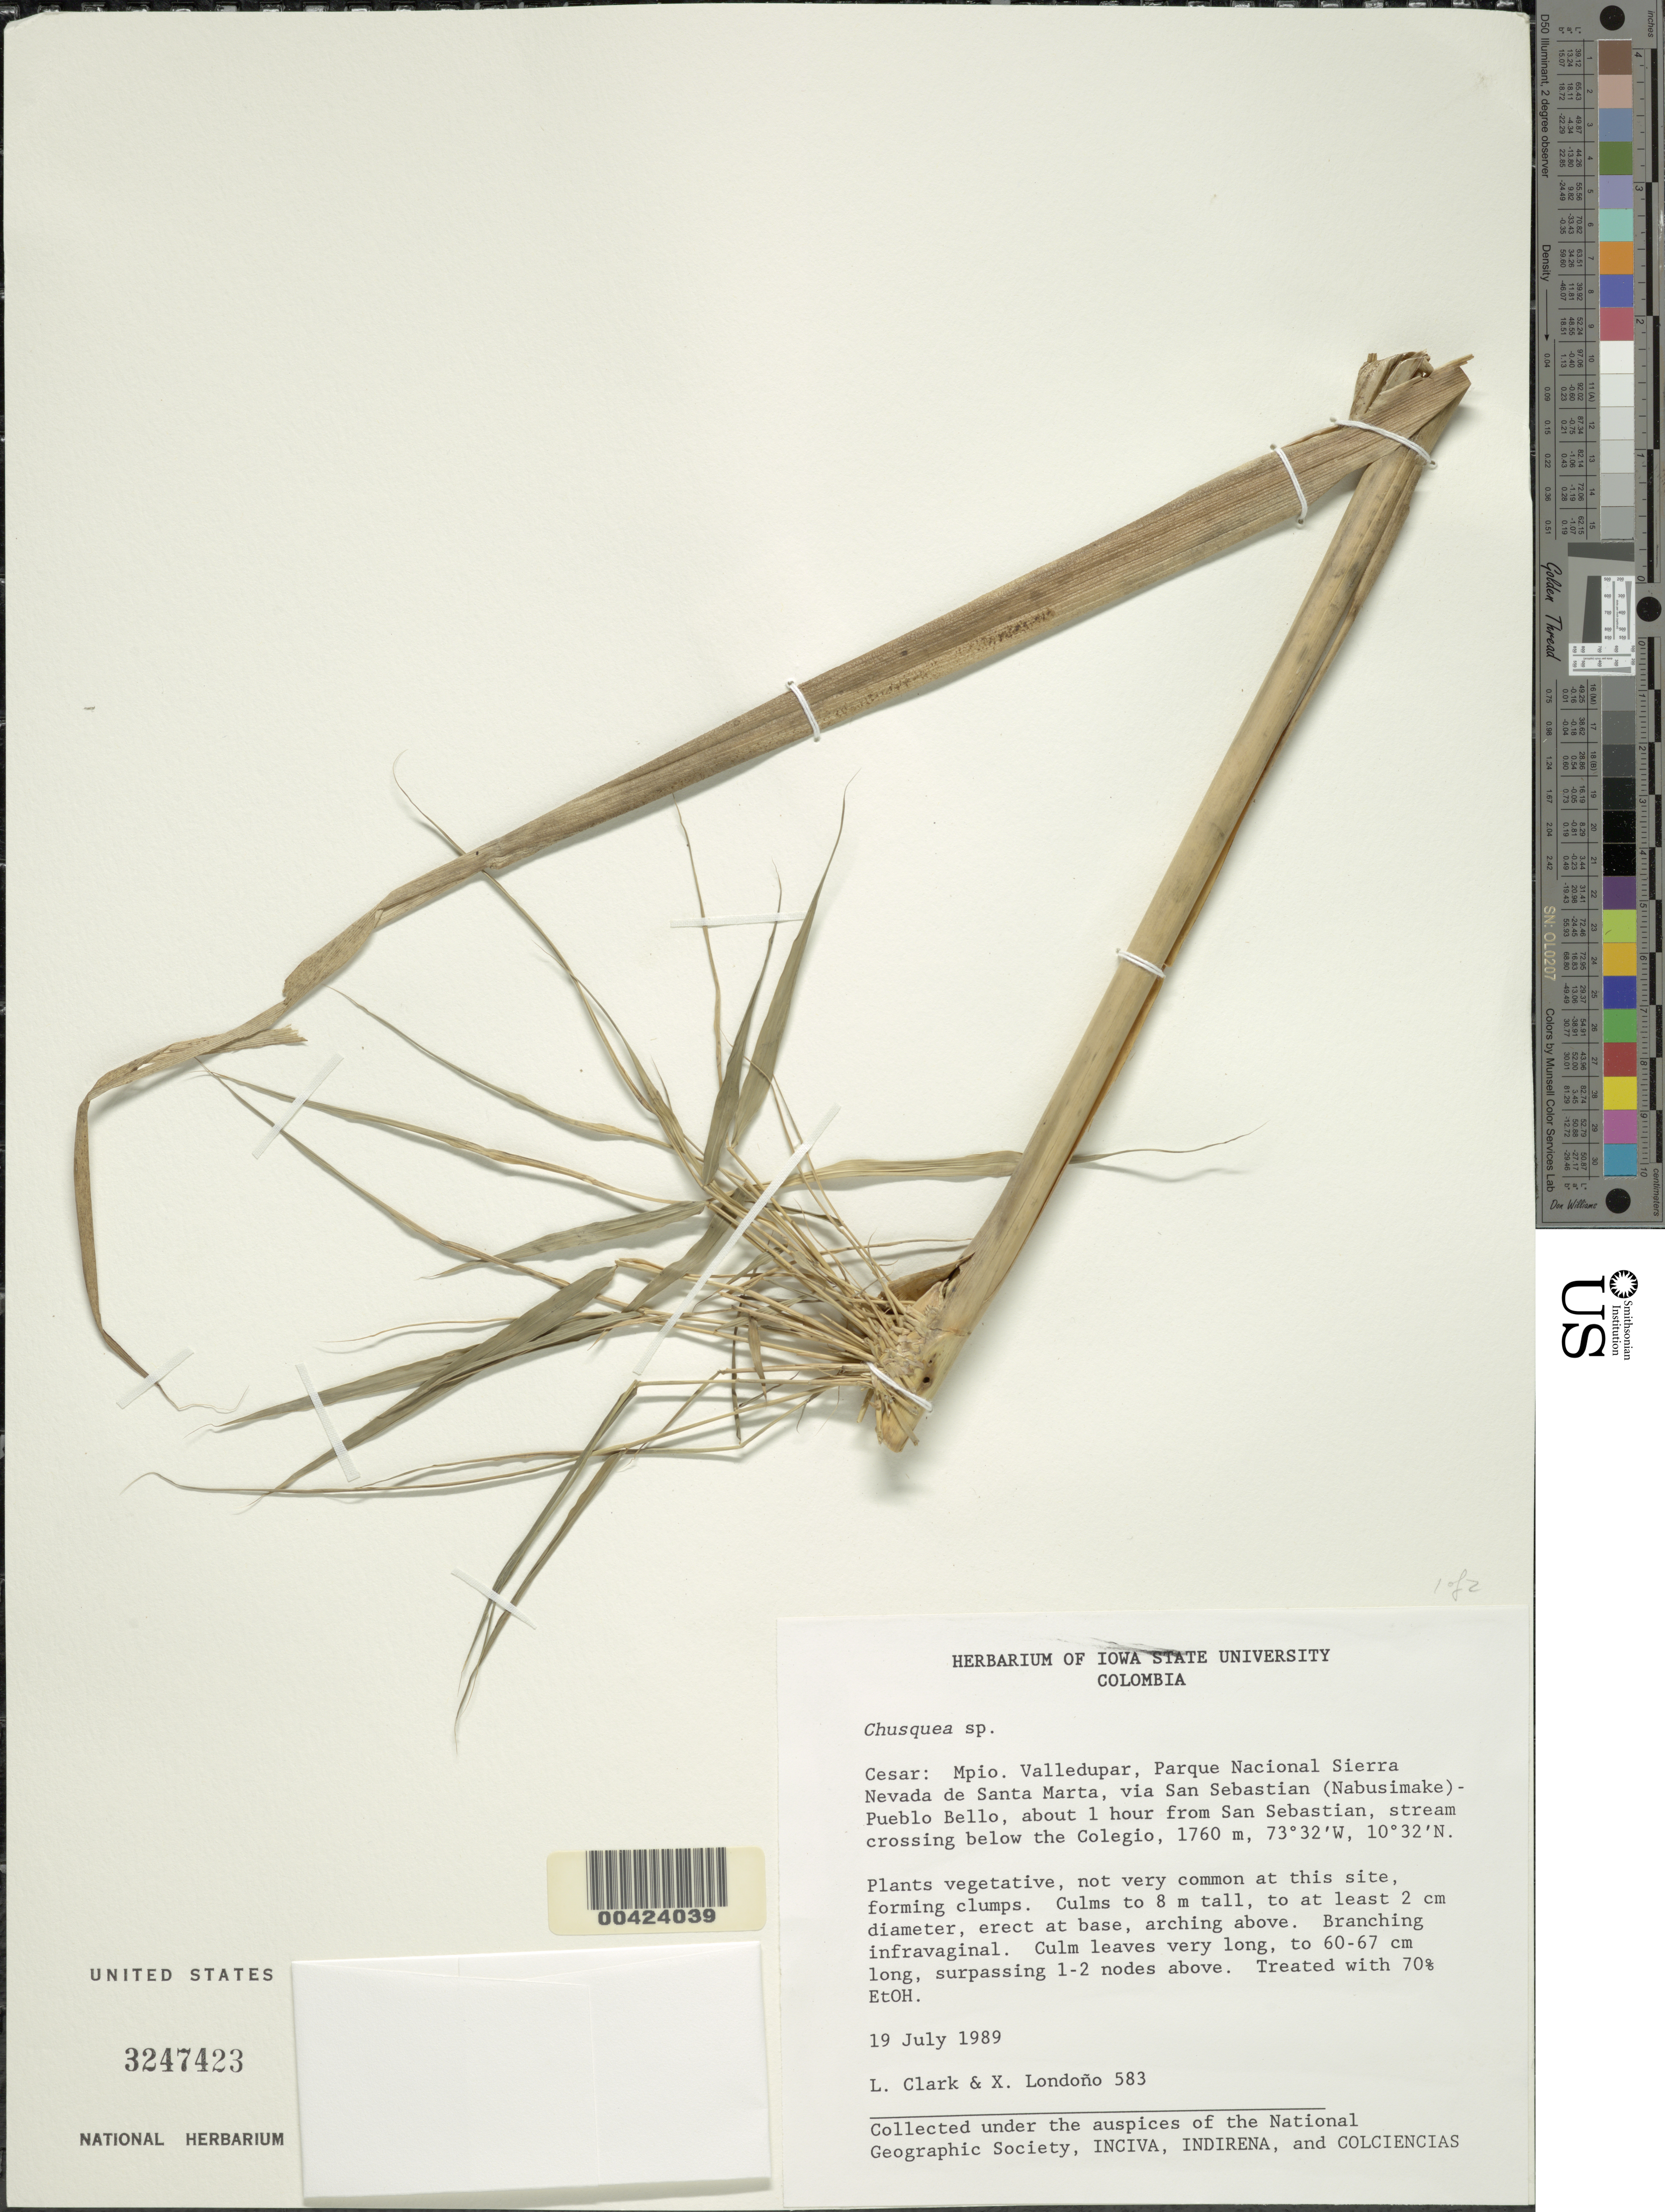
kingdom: Plantae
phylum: Tracheophyta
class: Liliopsida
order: Poales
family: Poaceae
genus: Chusquea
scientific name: Chusquea sp.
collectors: L. G. Clark & X. Londoño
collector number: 583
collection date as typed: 19 Jul 1989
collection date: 1989-07-19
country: Colombia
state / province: César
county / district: Valledupar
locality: Parque Nacional de Sierra Nevada de Santa Marta, via San Sebastian (Nabusimake) - Pueblo Bello 1 hour from San Sebastian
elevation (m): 1760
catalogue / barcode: US 3247423